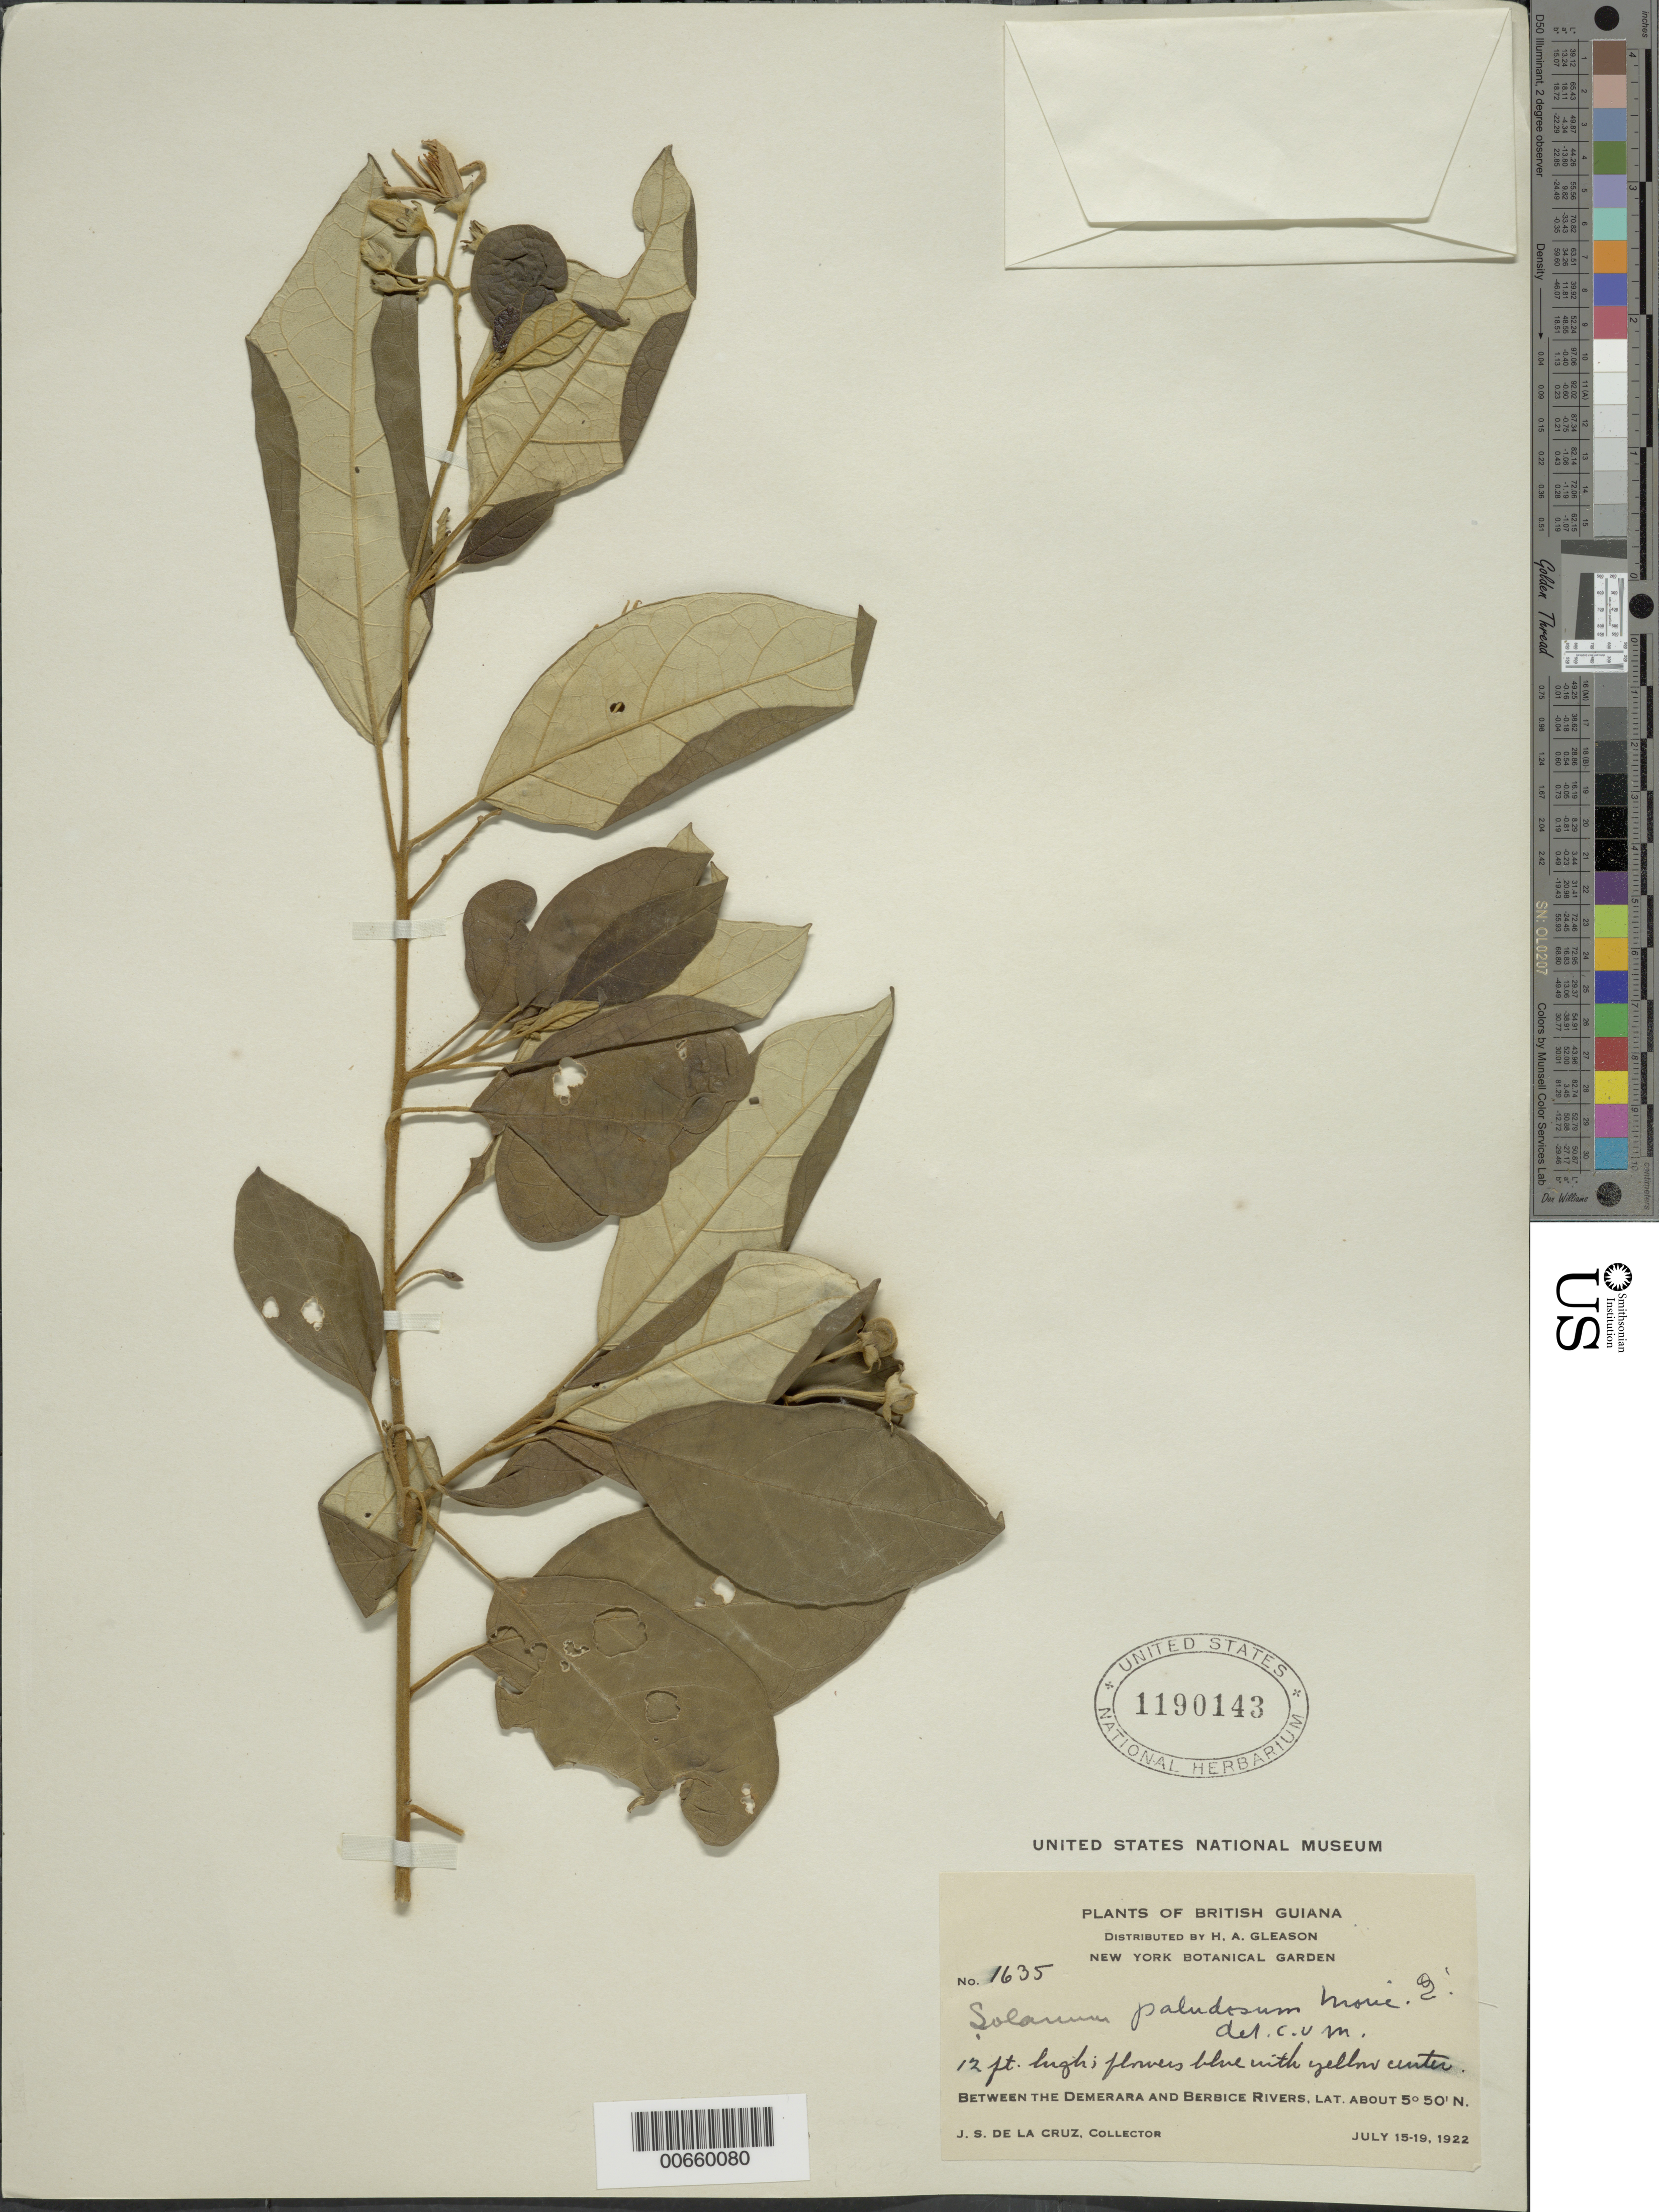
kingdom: Plantae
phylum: Tracheophyta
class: Magnoliopsida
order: Solanales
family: Solanaceae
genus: Solanum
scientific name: Solanum paludosum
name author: Moric.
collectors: J. S. de la Cruz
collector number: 1635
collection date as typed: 7 Jul 1922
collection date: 1922-07-07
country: Guyana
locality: Between Demerara & Berbice Rivers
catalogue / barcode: US 1190143